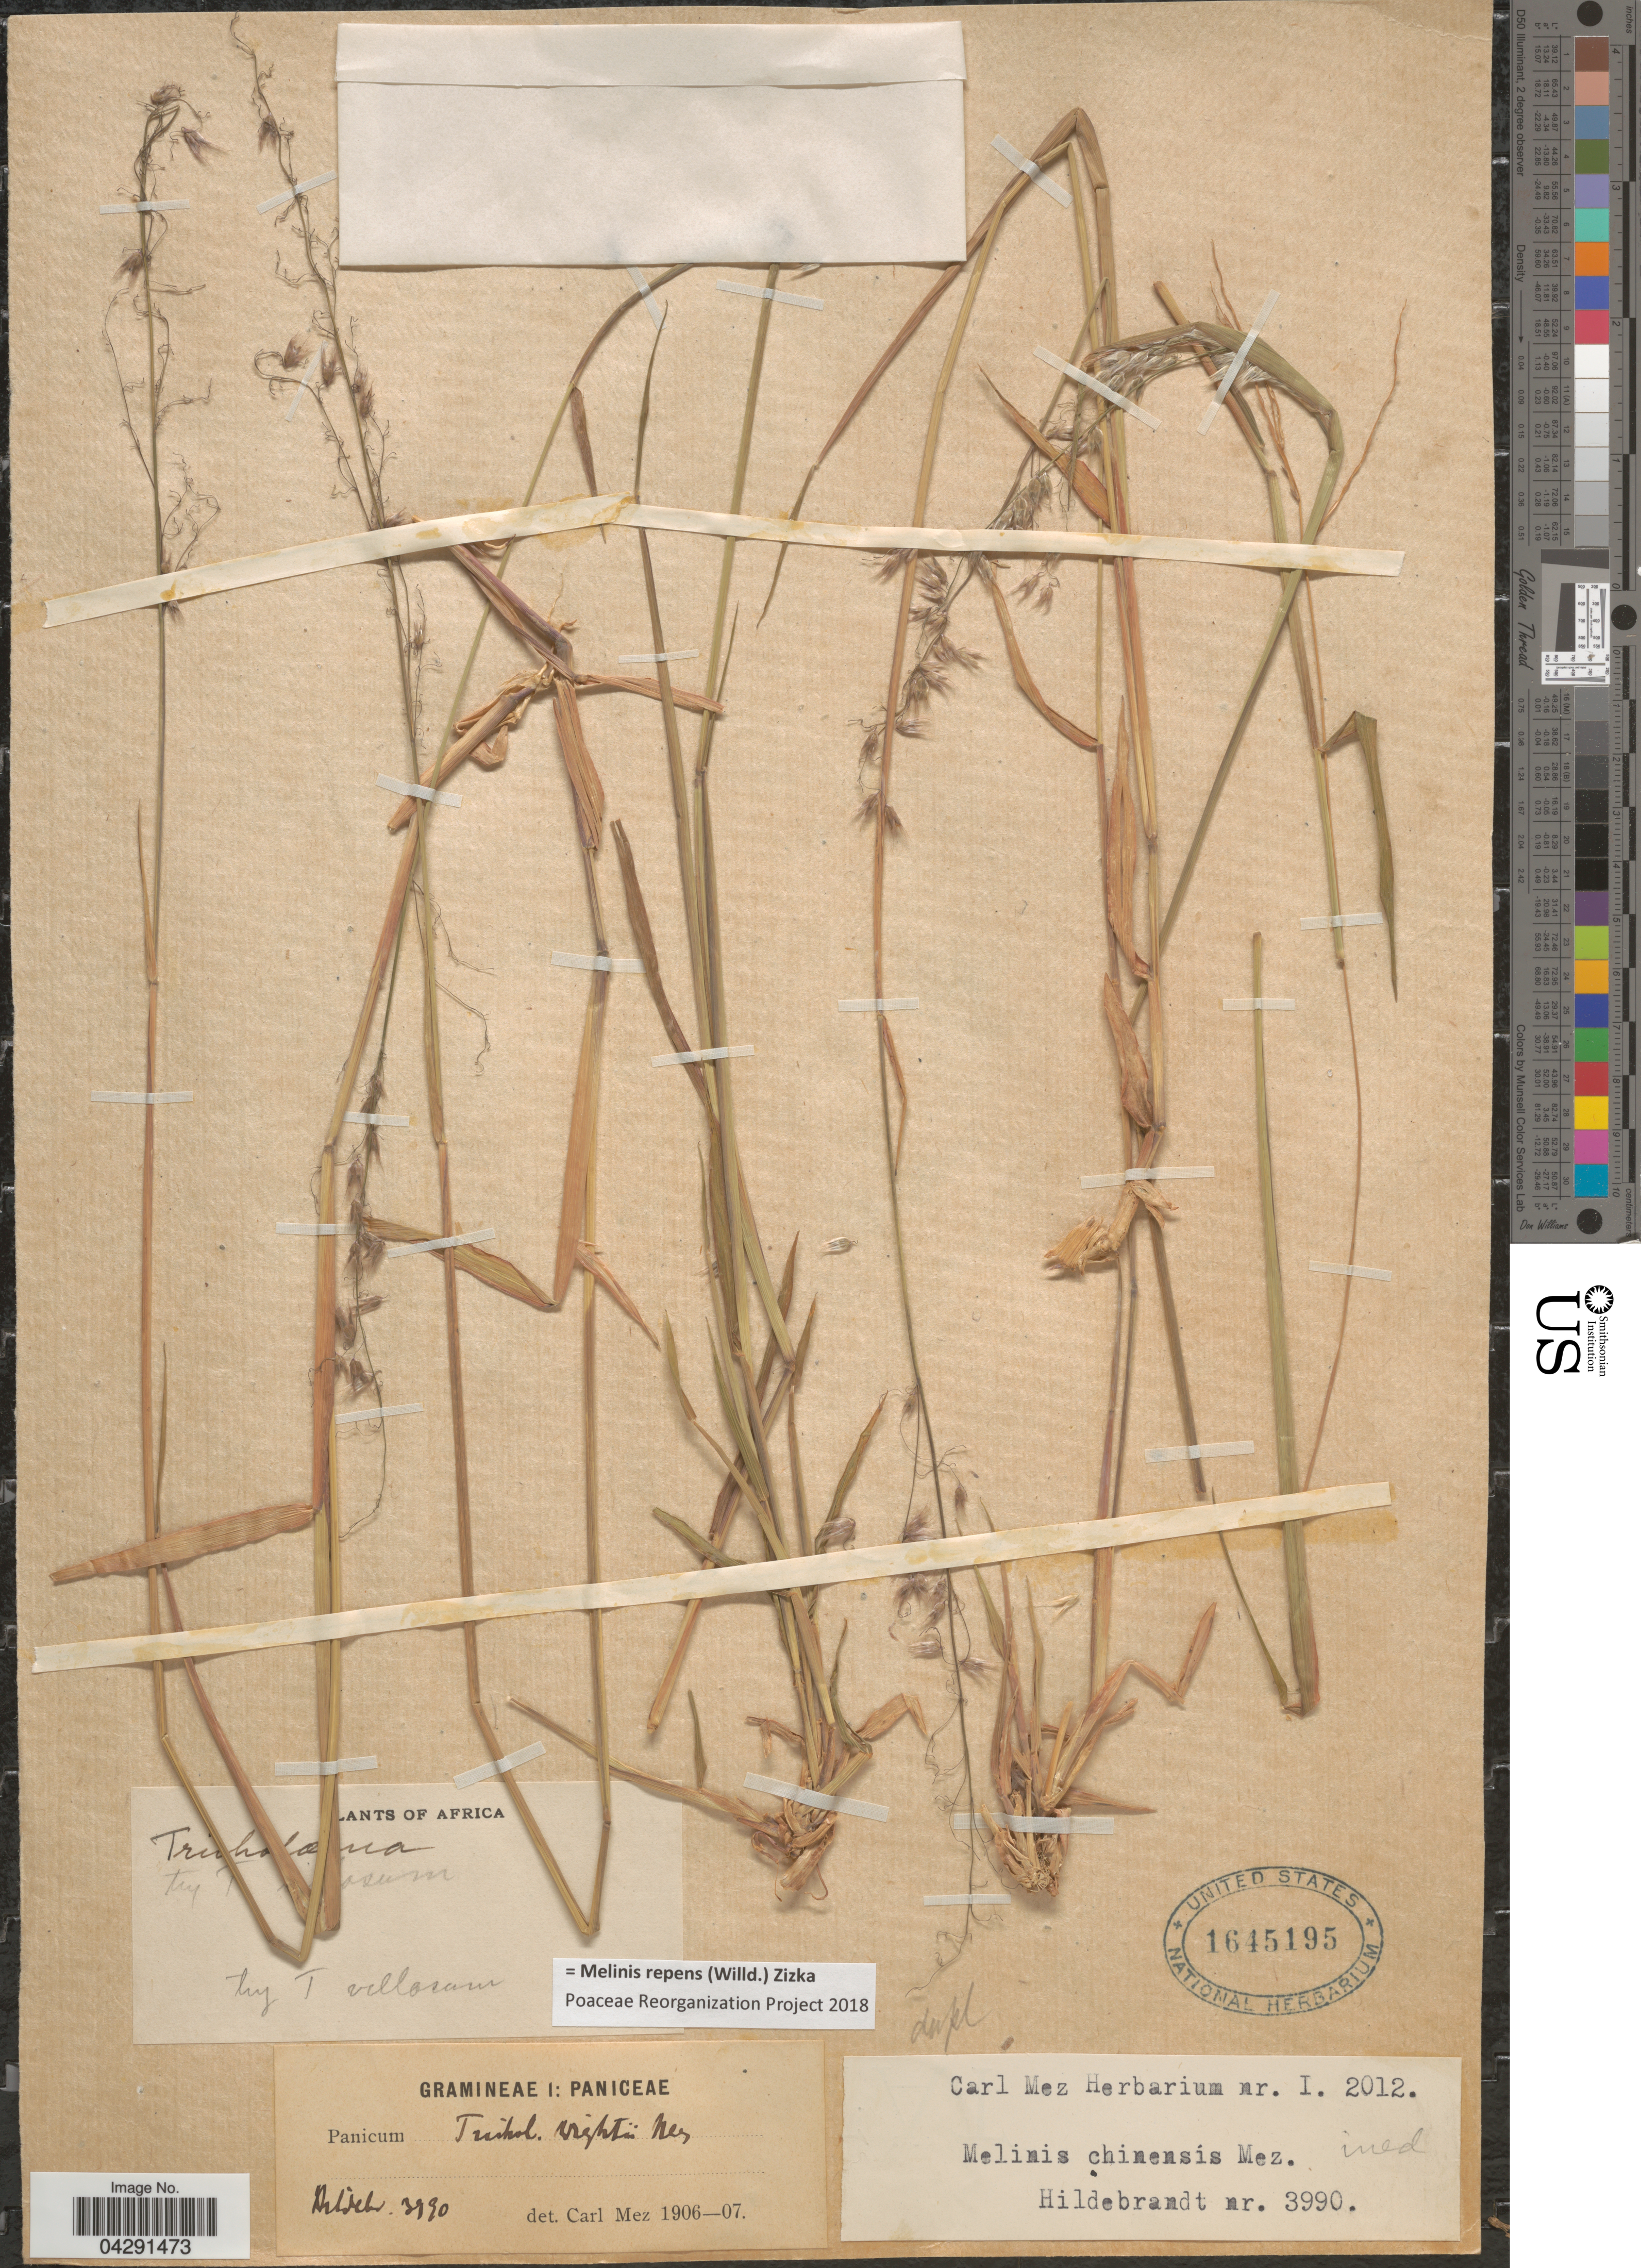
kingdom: Plantae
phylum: Tracheophyta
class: Liliopsida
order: Poales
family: Poaceae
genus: Melinis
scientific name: Melinis repens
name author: (Willd.) Zizka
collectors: Hildebrandt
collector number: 3990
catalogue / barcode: US 1645195